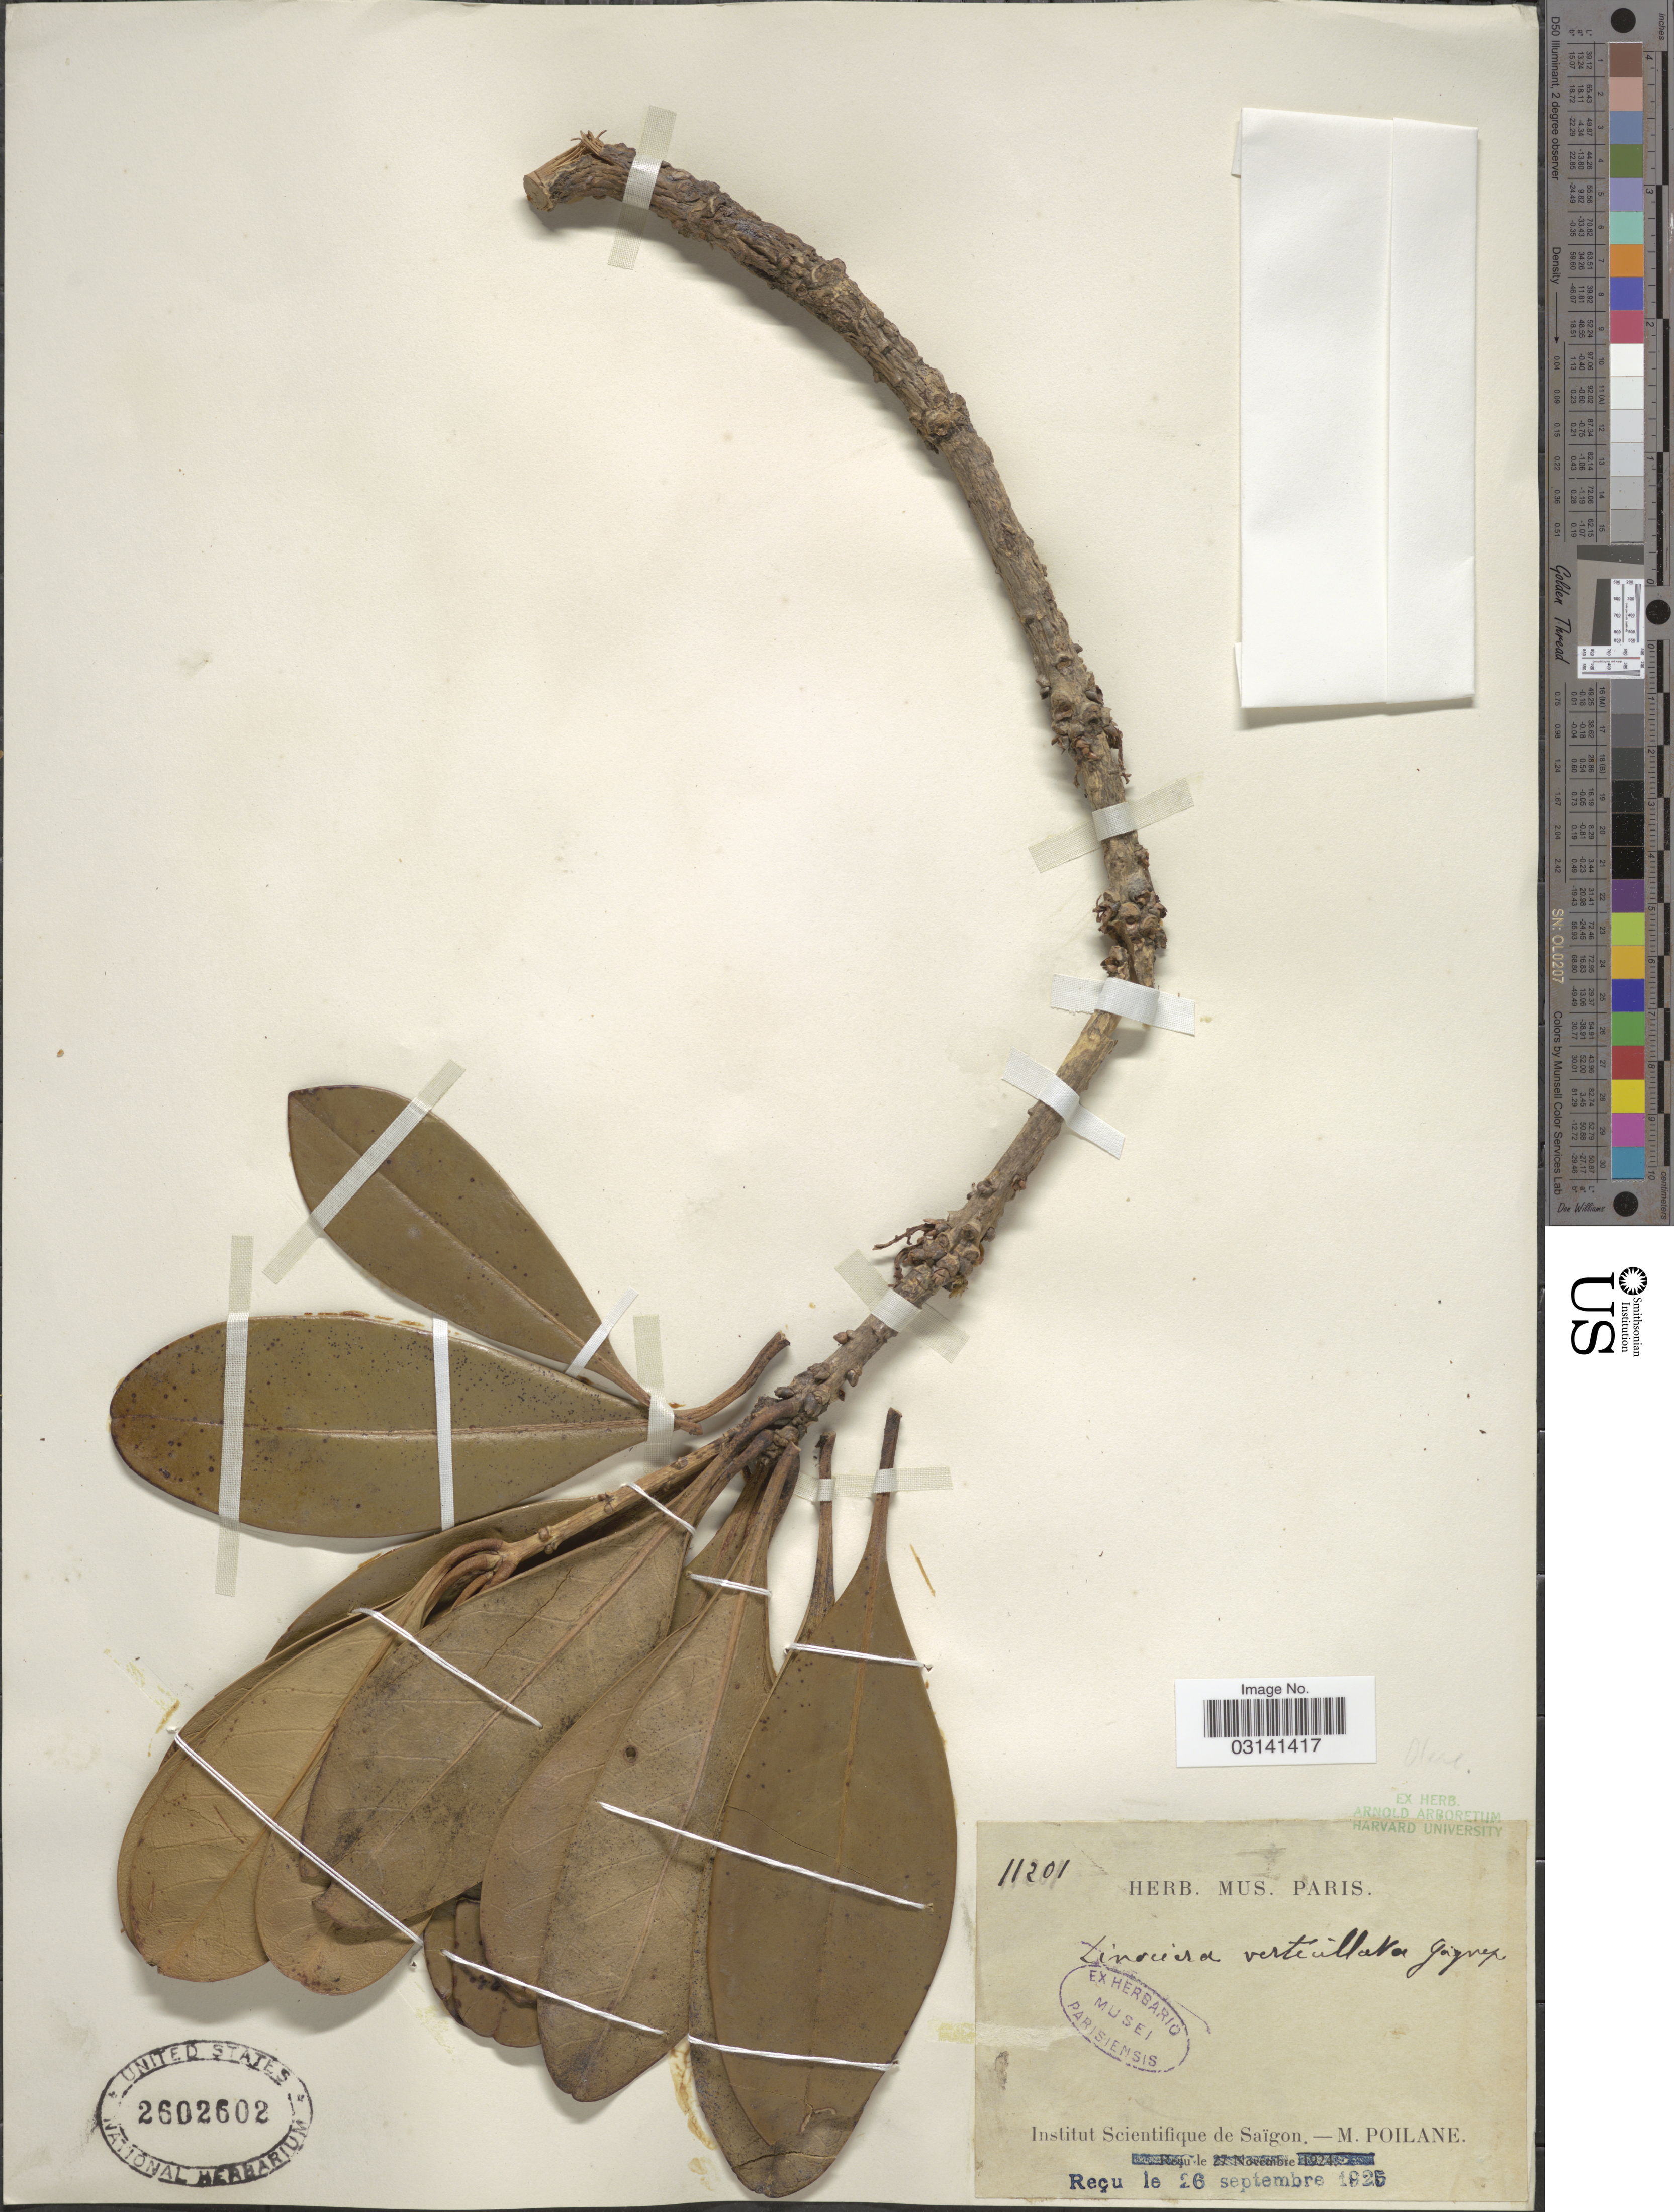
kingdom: Plantae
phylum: Tracheophyta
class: Magnoliopsida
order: Lamiales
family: Oleaceae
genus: Chionanthus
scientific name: Chionanthus verticillatus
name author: (Gagnep.) Soejarto & P.K. Lôc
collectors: M. Poilane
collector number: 11201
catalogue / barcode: US 2602602